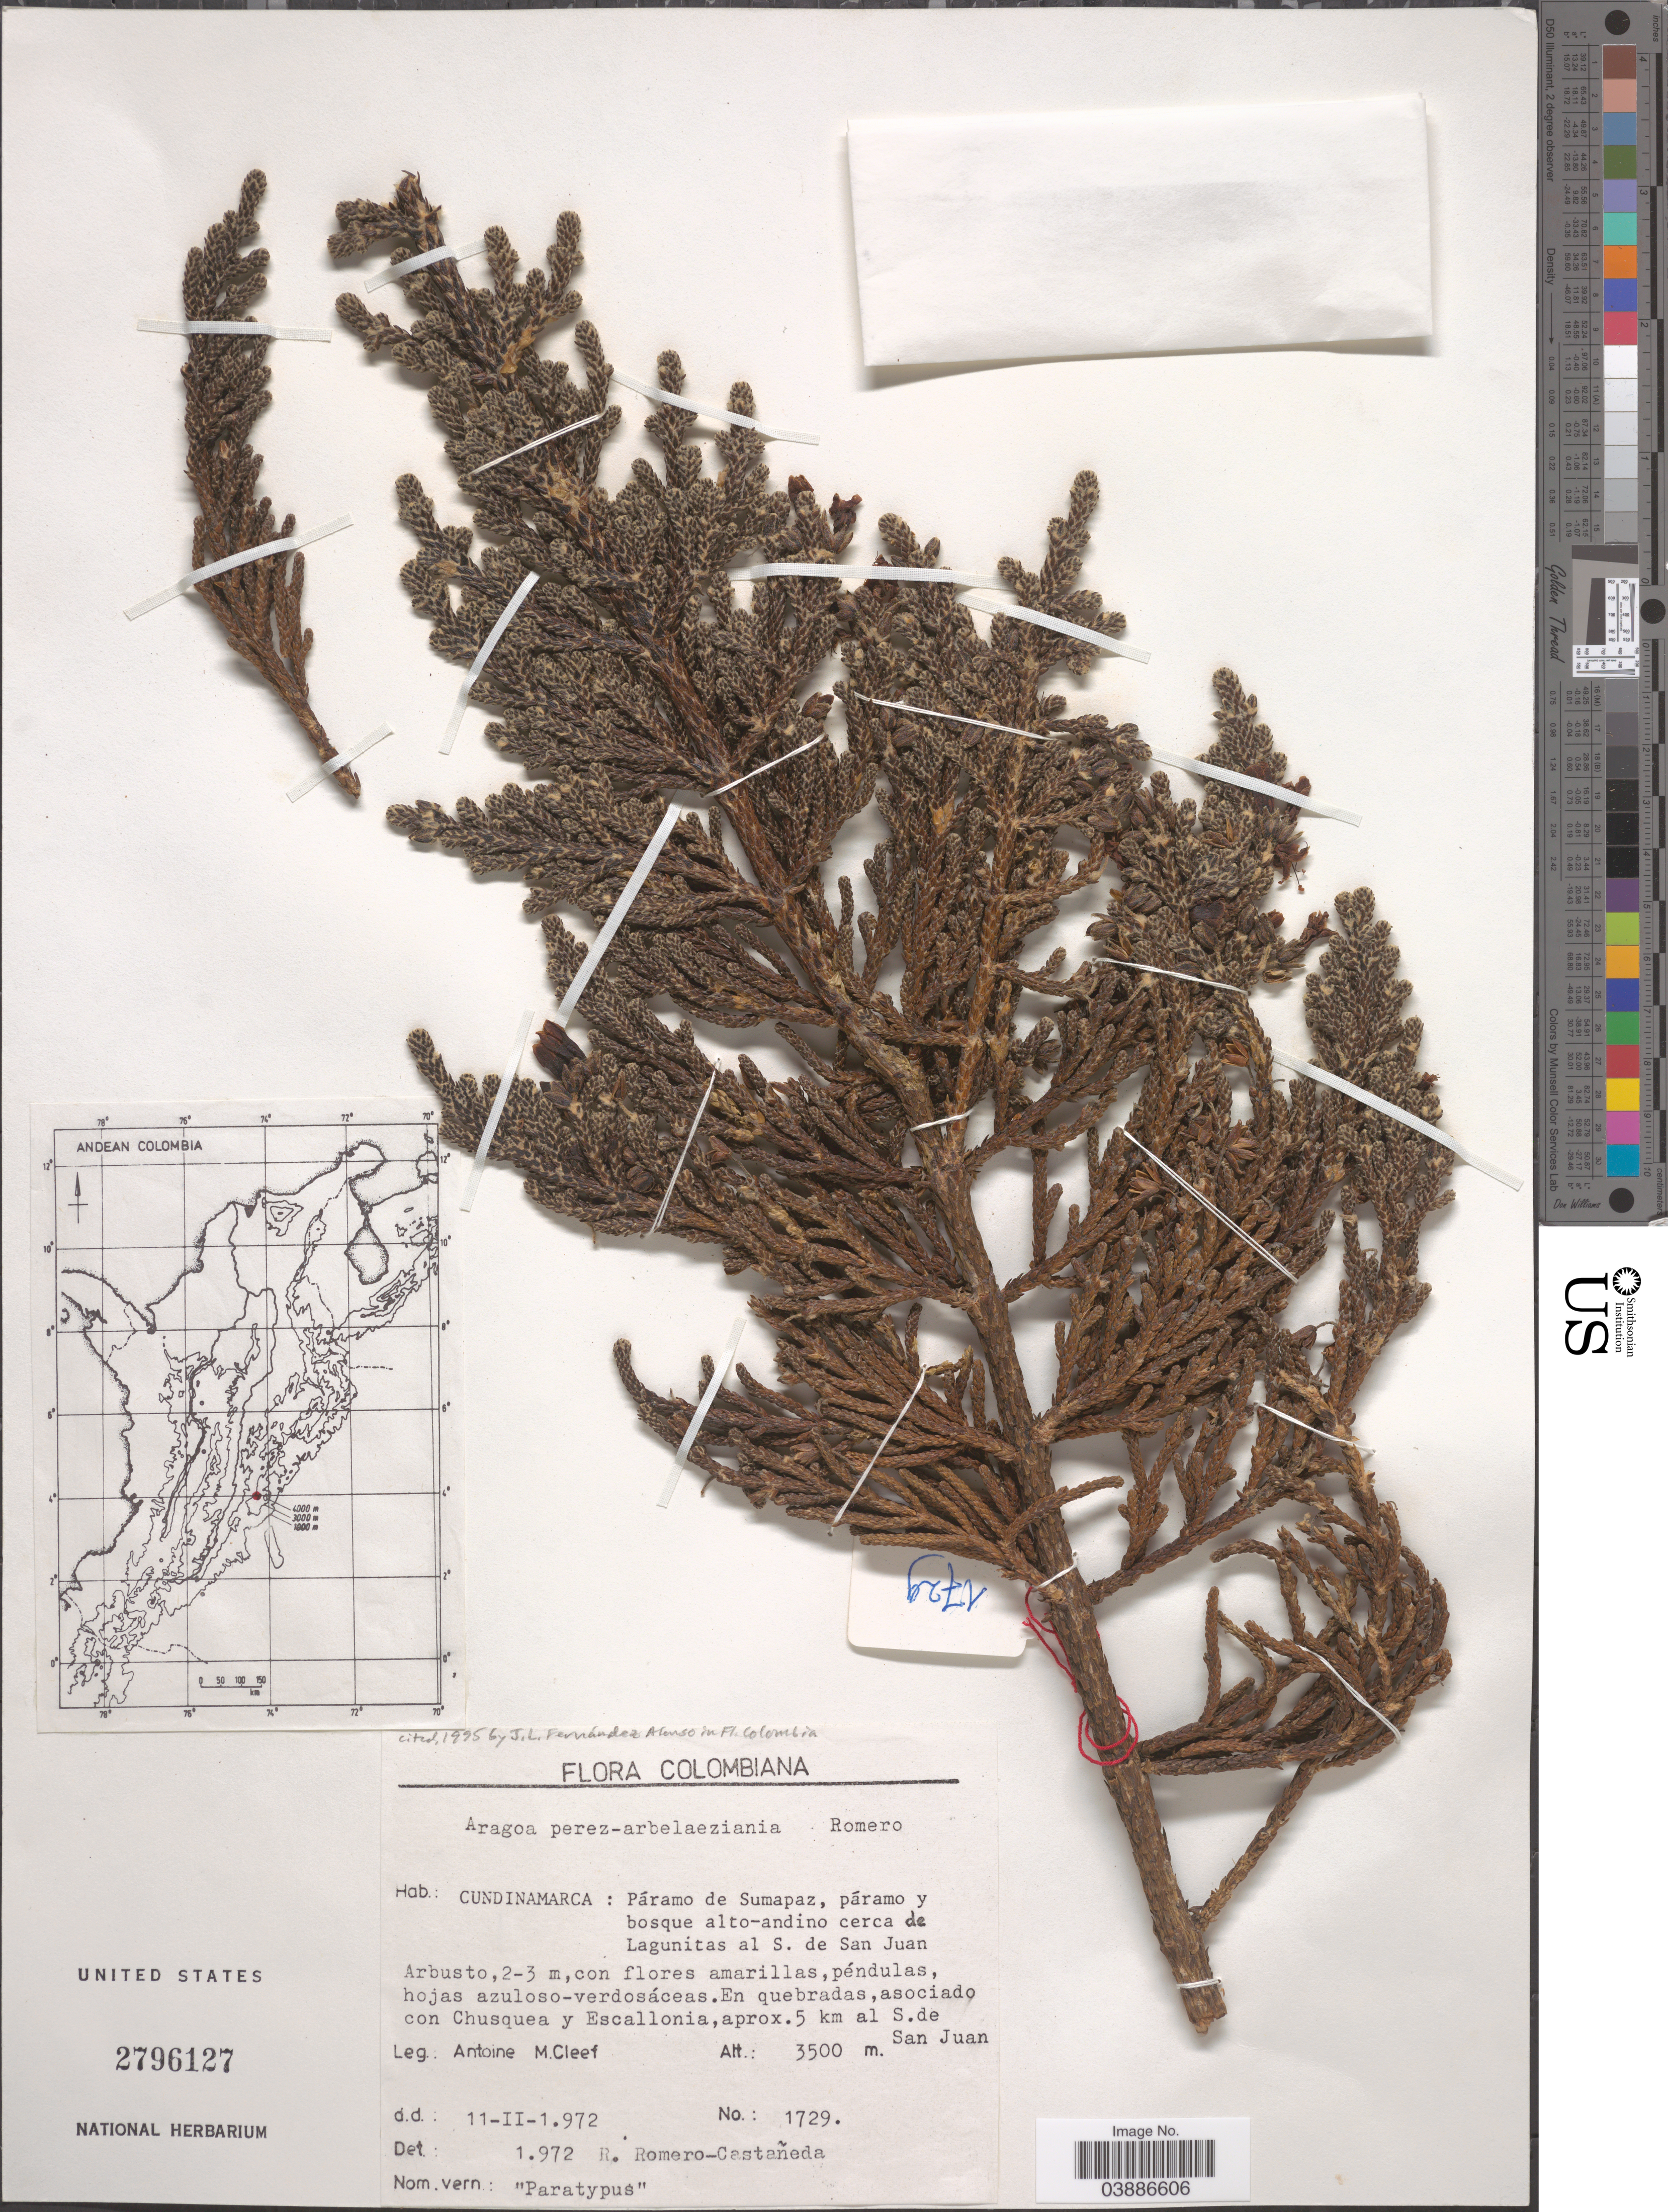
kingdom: Plantae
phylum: Tracheophyta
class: Magnoliopsida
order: Lamiales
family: Plantaginaceae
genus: Aragoa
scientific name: Aragoa perez-arbelaeziana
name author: Romero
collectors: A. M. Cleef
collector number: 1729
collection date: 1972-02-11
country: Colombia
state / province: Cundinamarca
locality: Páramo de Sumapaz, páramo y bosque alto-andino cerca de Lagunitas al S. de San Juan. Asociado con Chusquea y Escallonia, aprox. 5 km al S. de San Juan.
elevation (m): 3500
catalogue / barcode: US 2796127